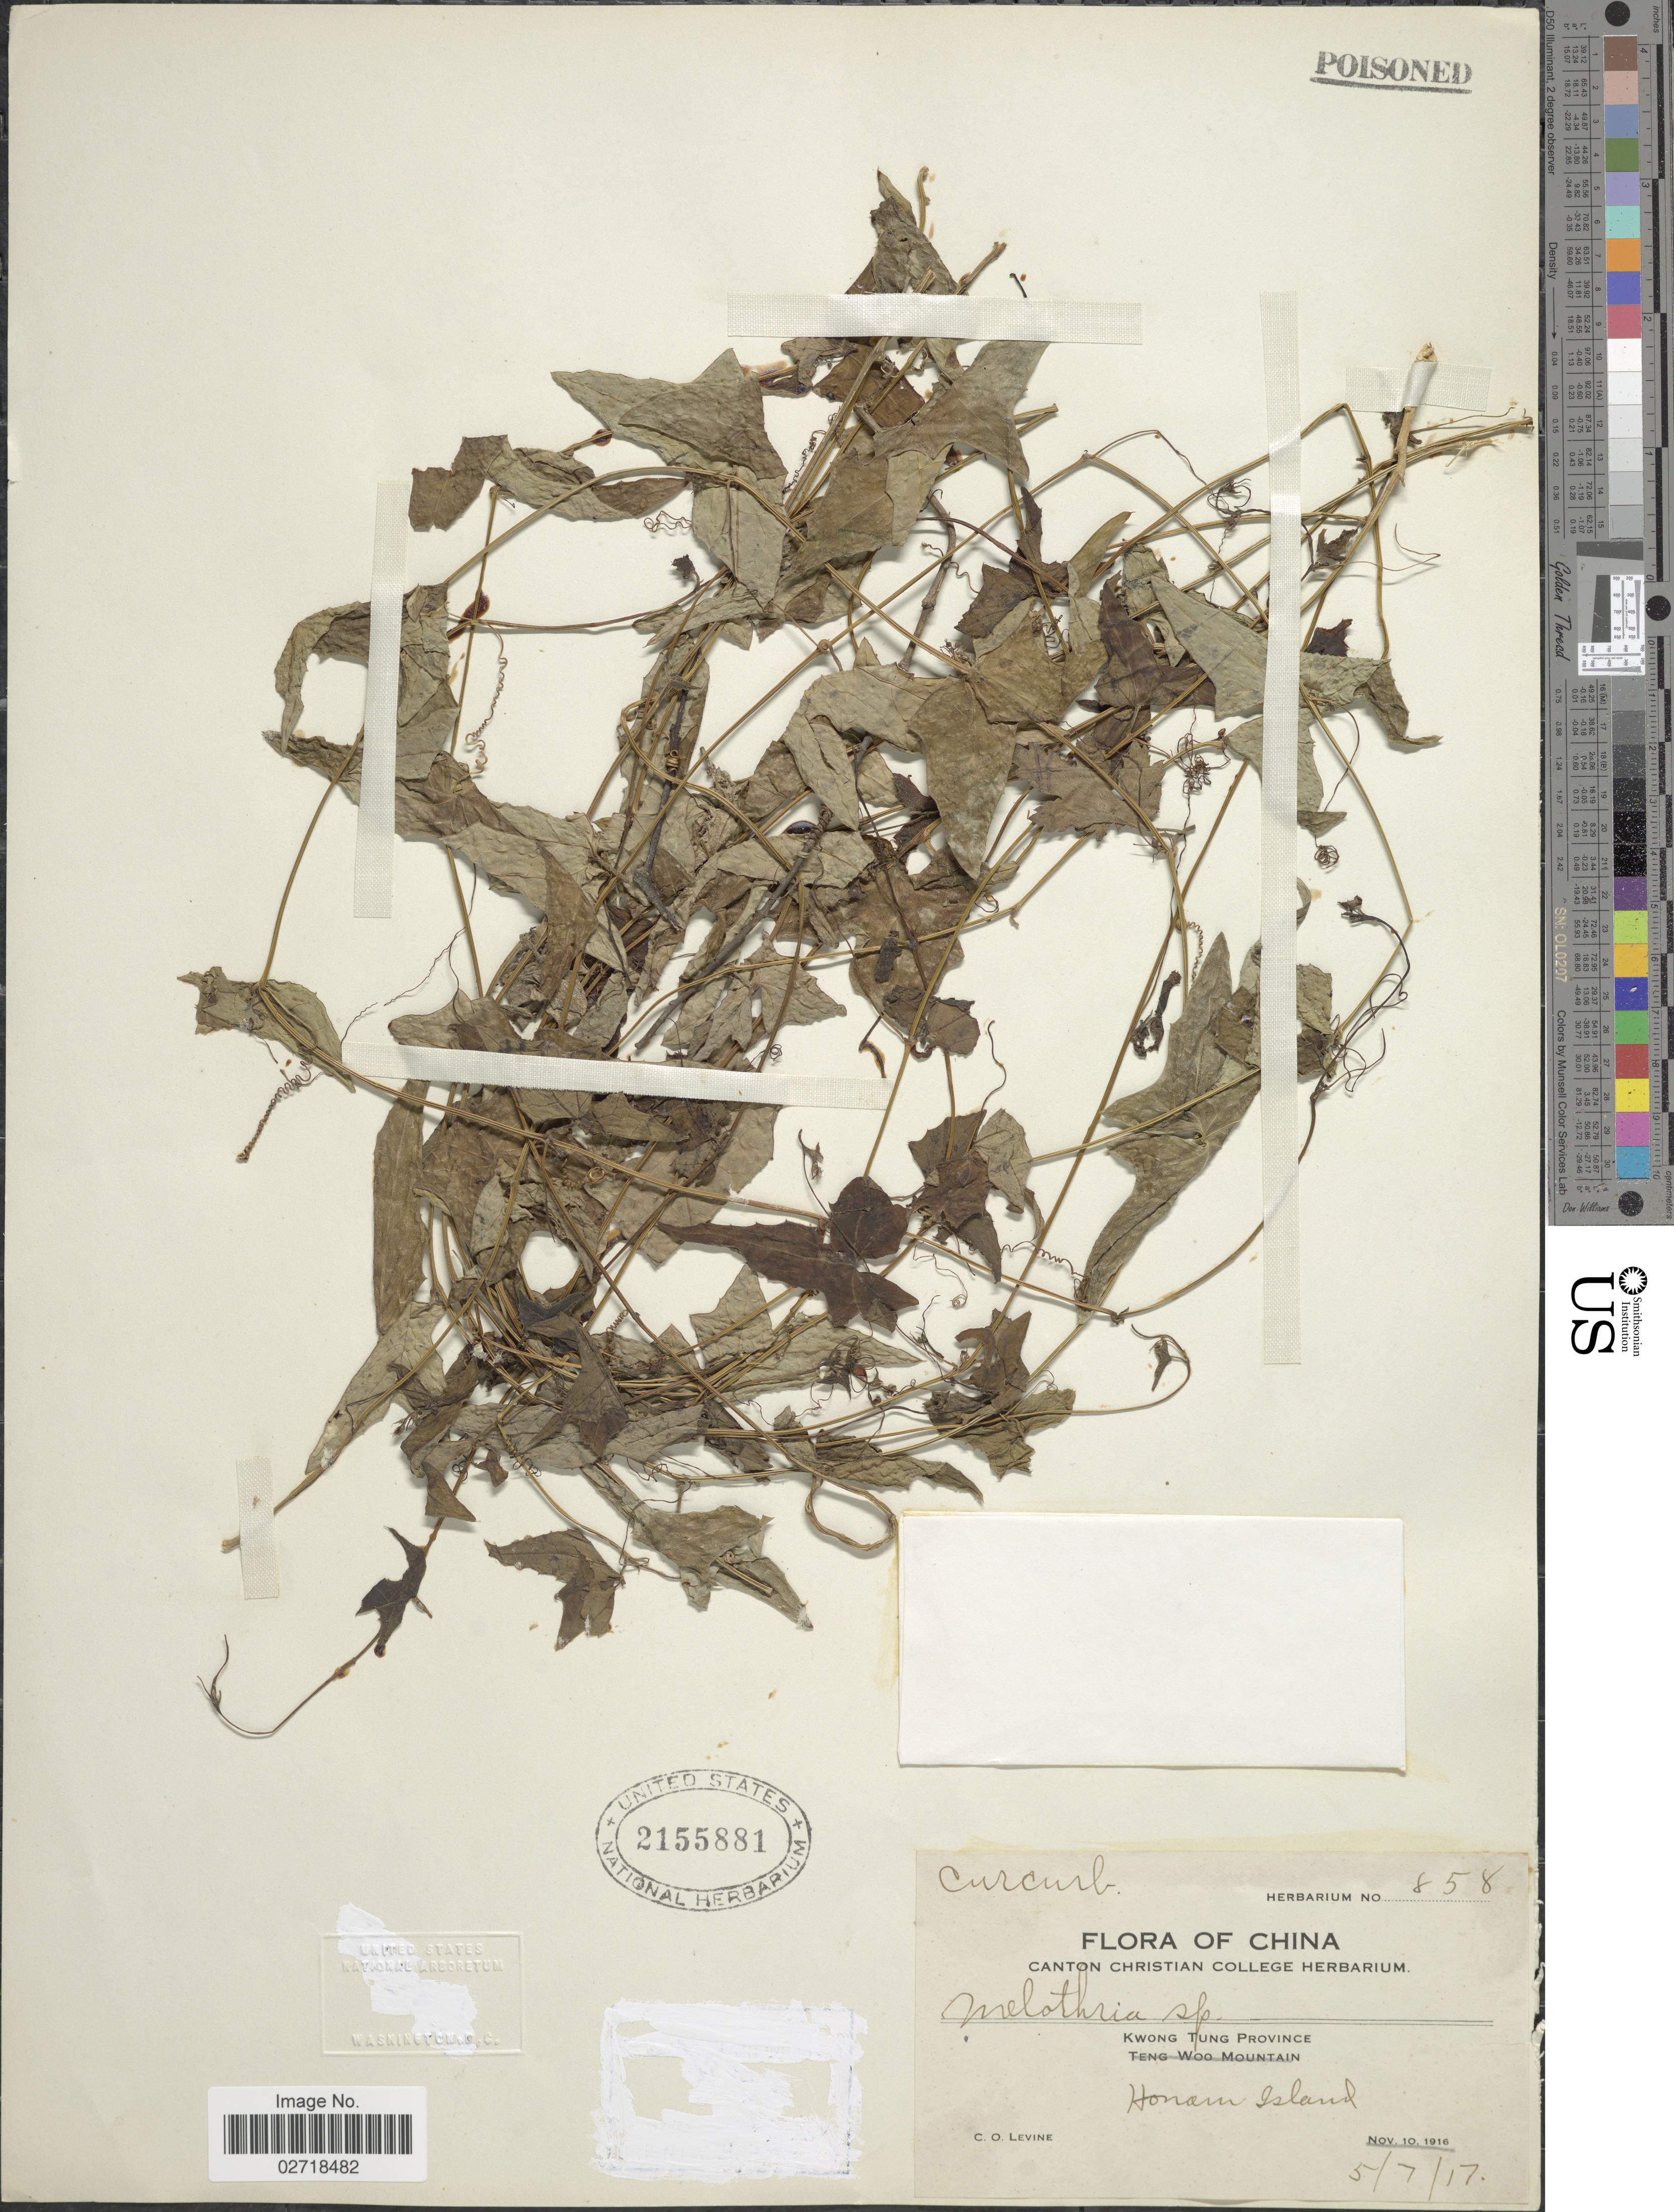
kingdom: Plantae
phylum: Tracheophyta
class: Magnoliopsida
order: Cucurbitales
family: Cucurbitaceae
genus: Solena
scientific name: Solena heterophylla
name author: Lour.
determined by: Strong, Mark T., (BOT), Smithsonian Institution - National Museum of Natural History (UNITED STATES)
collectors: C. O. Levine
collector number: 858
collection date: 1917-07-05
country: China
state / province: Guangdong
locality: Kwong Tung Province, Honam Island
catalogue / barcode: US 2155881